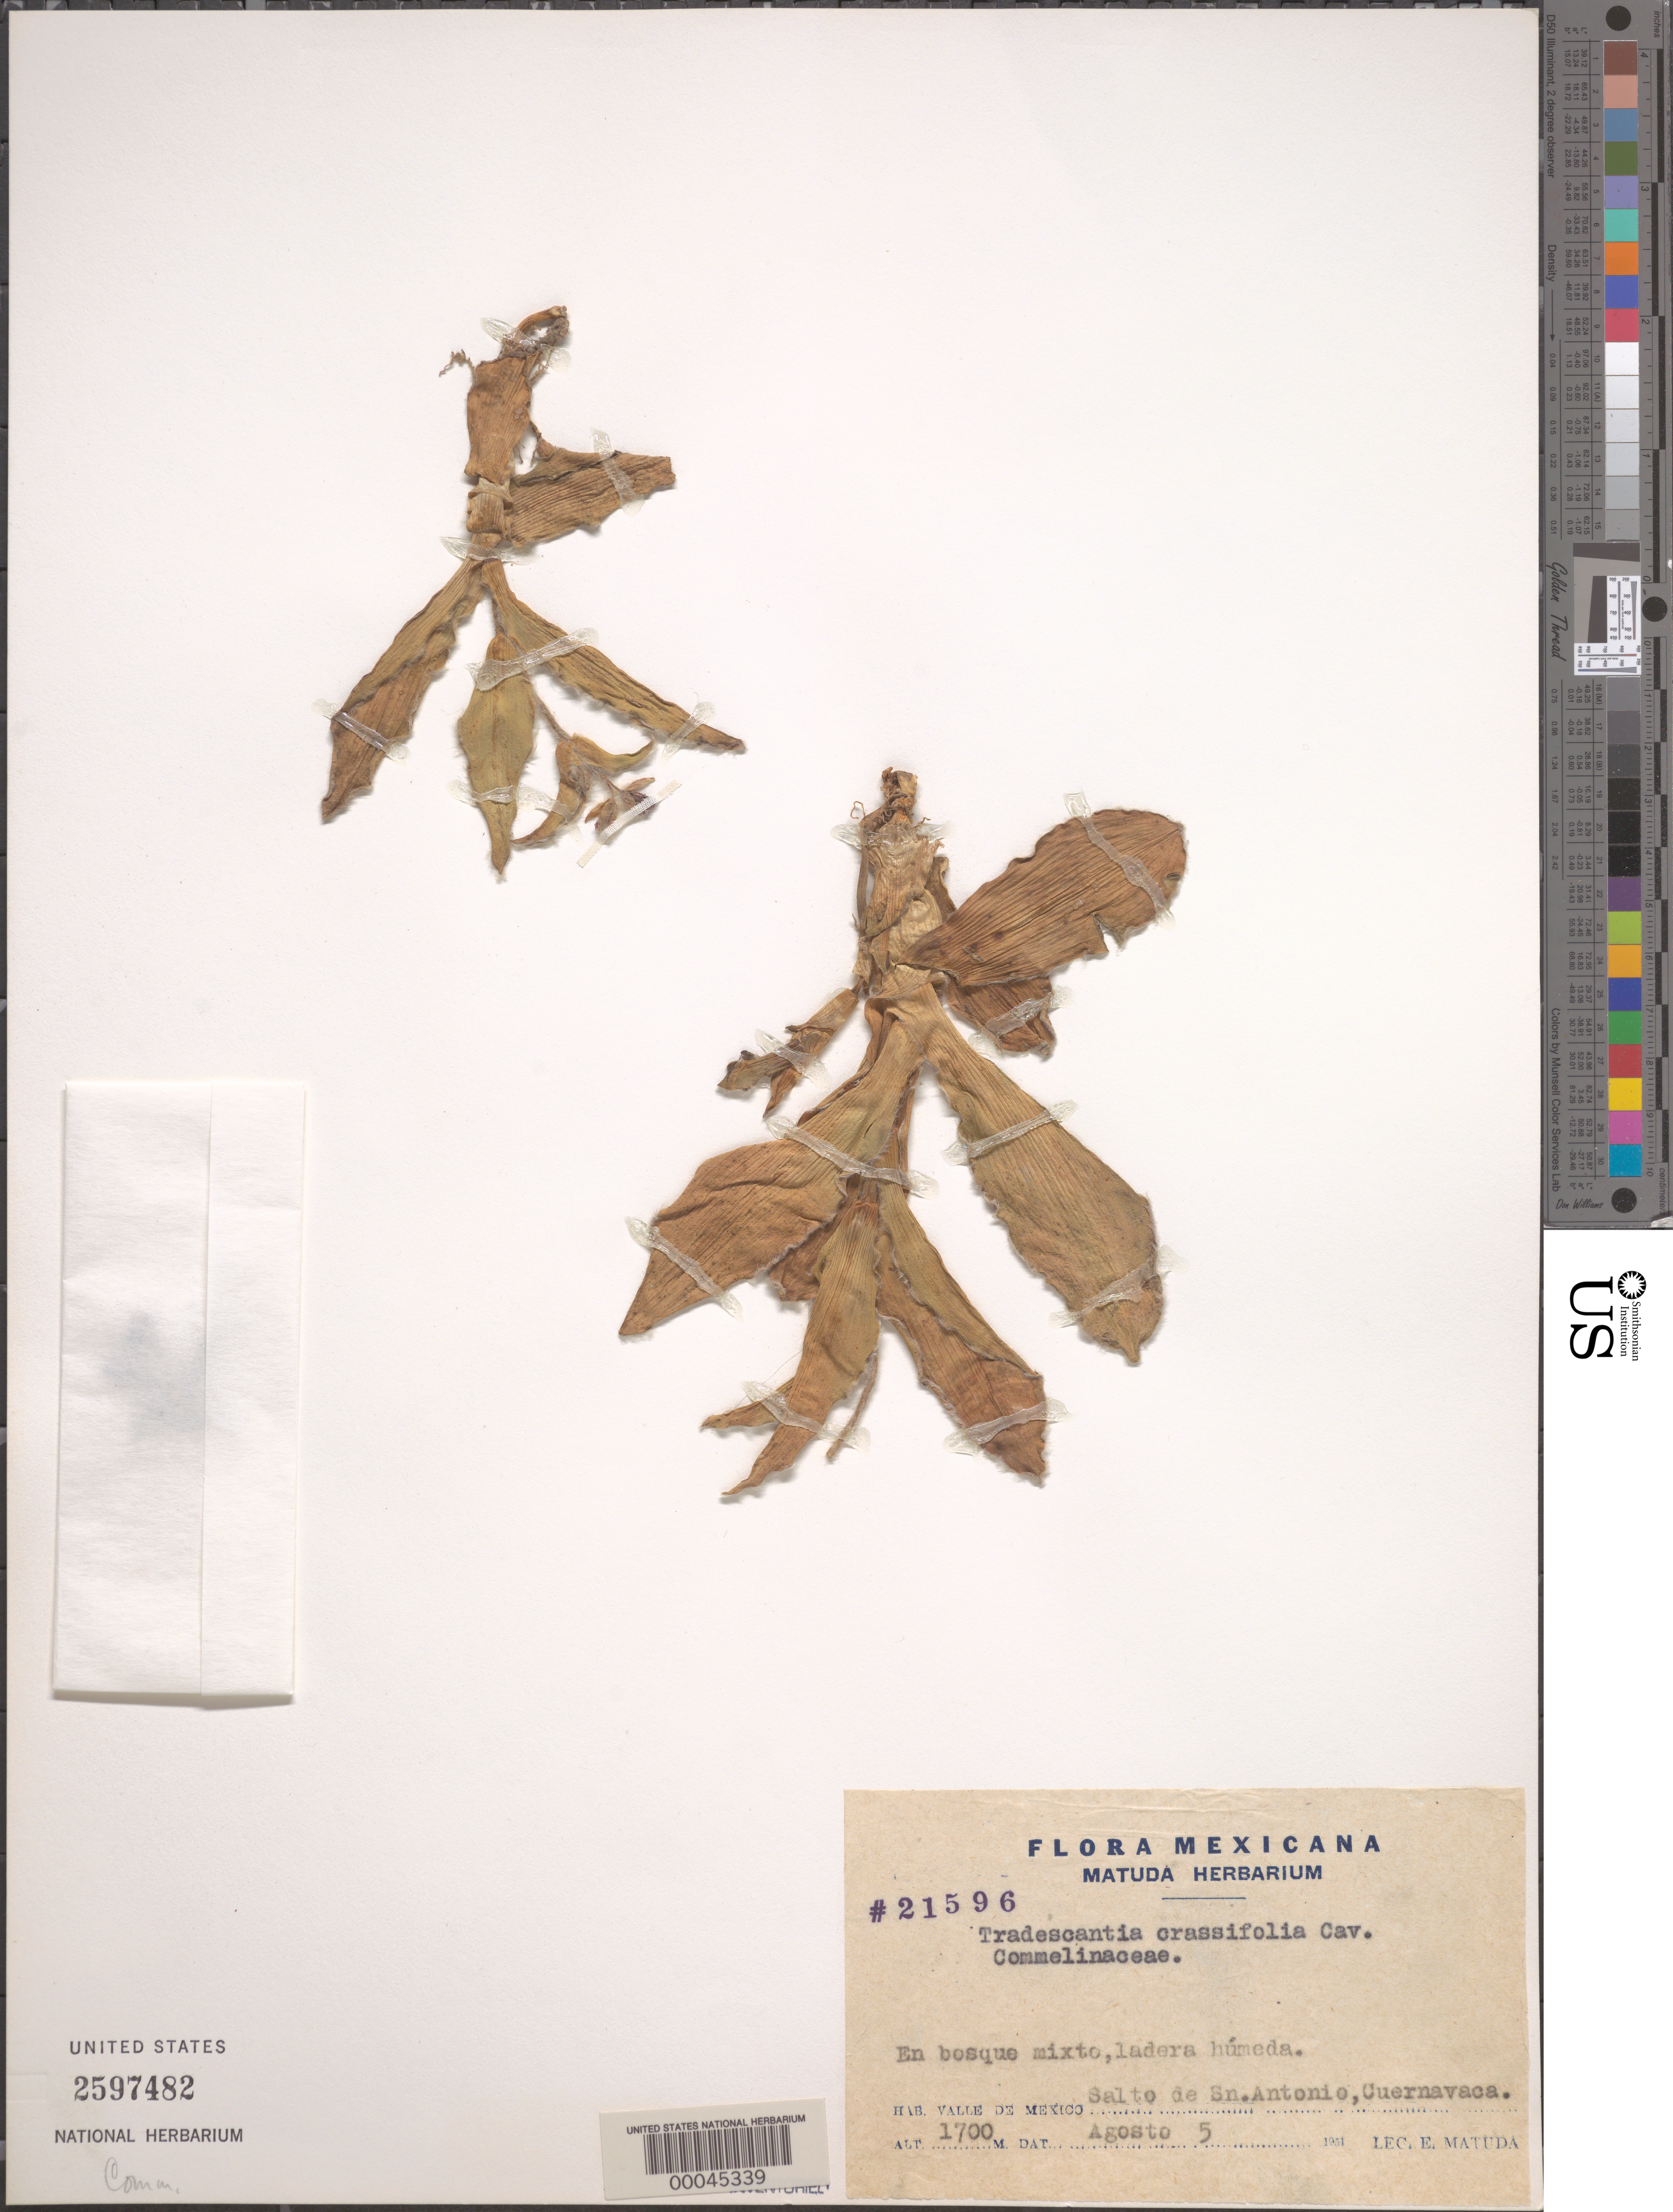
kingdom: Plantae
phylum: Tracheophyta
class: Liliopsida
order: Commelinales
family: Commelinaceae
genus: Tradescantia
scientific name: Tradescantia crassifolia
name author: Cav.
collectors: E. Matuda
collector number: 21596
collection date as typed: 05 Aug 1951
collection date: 1951-08-05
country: Mexico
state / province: Morelos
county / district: Cuernavaca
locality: Salto de San Antonio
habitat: Mixed forest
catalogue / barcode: US 2597482